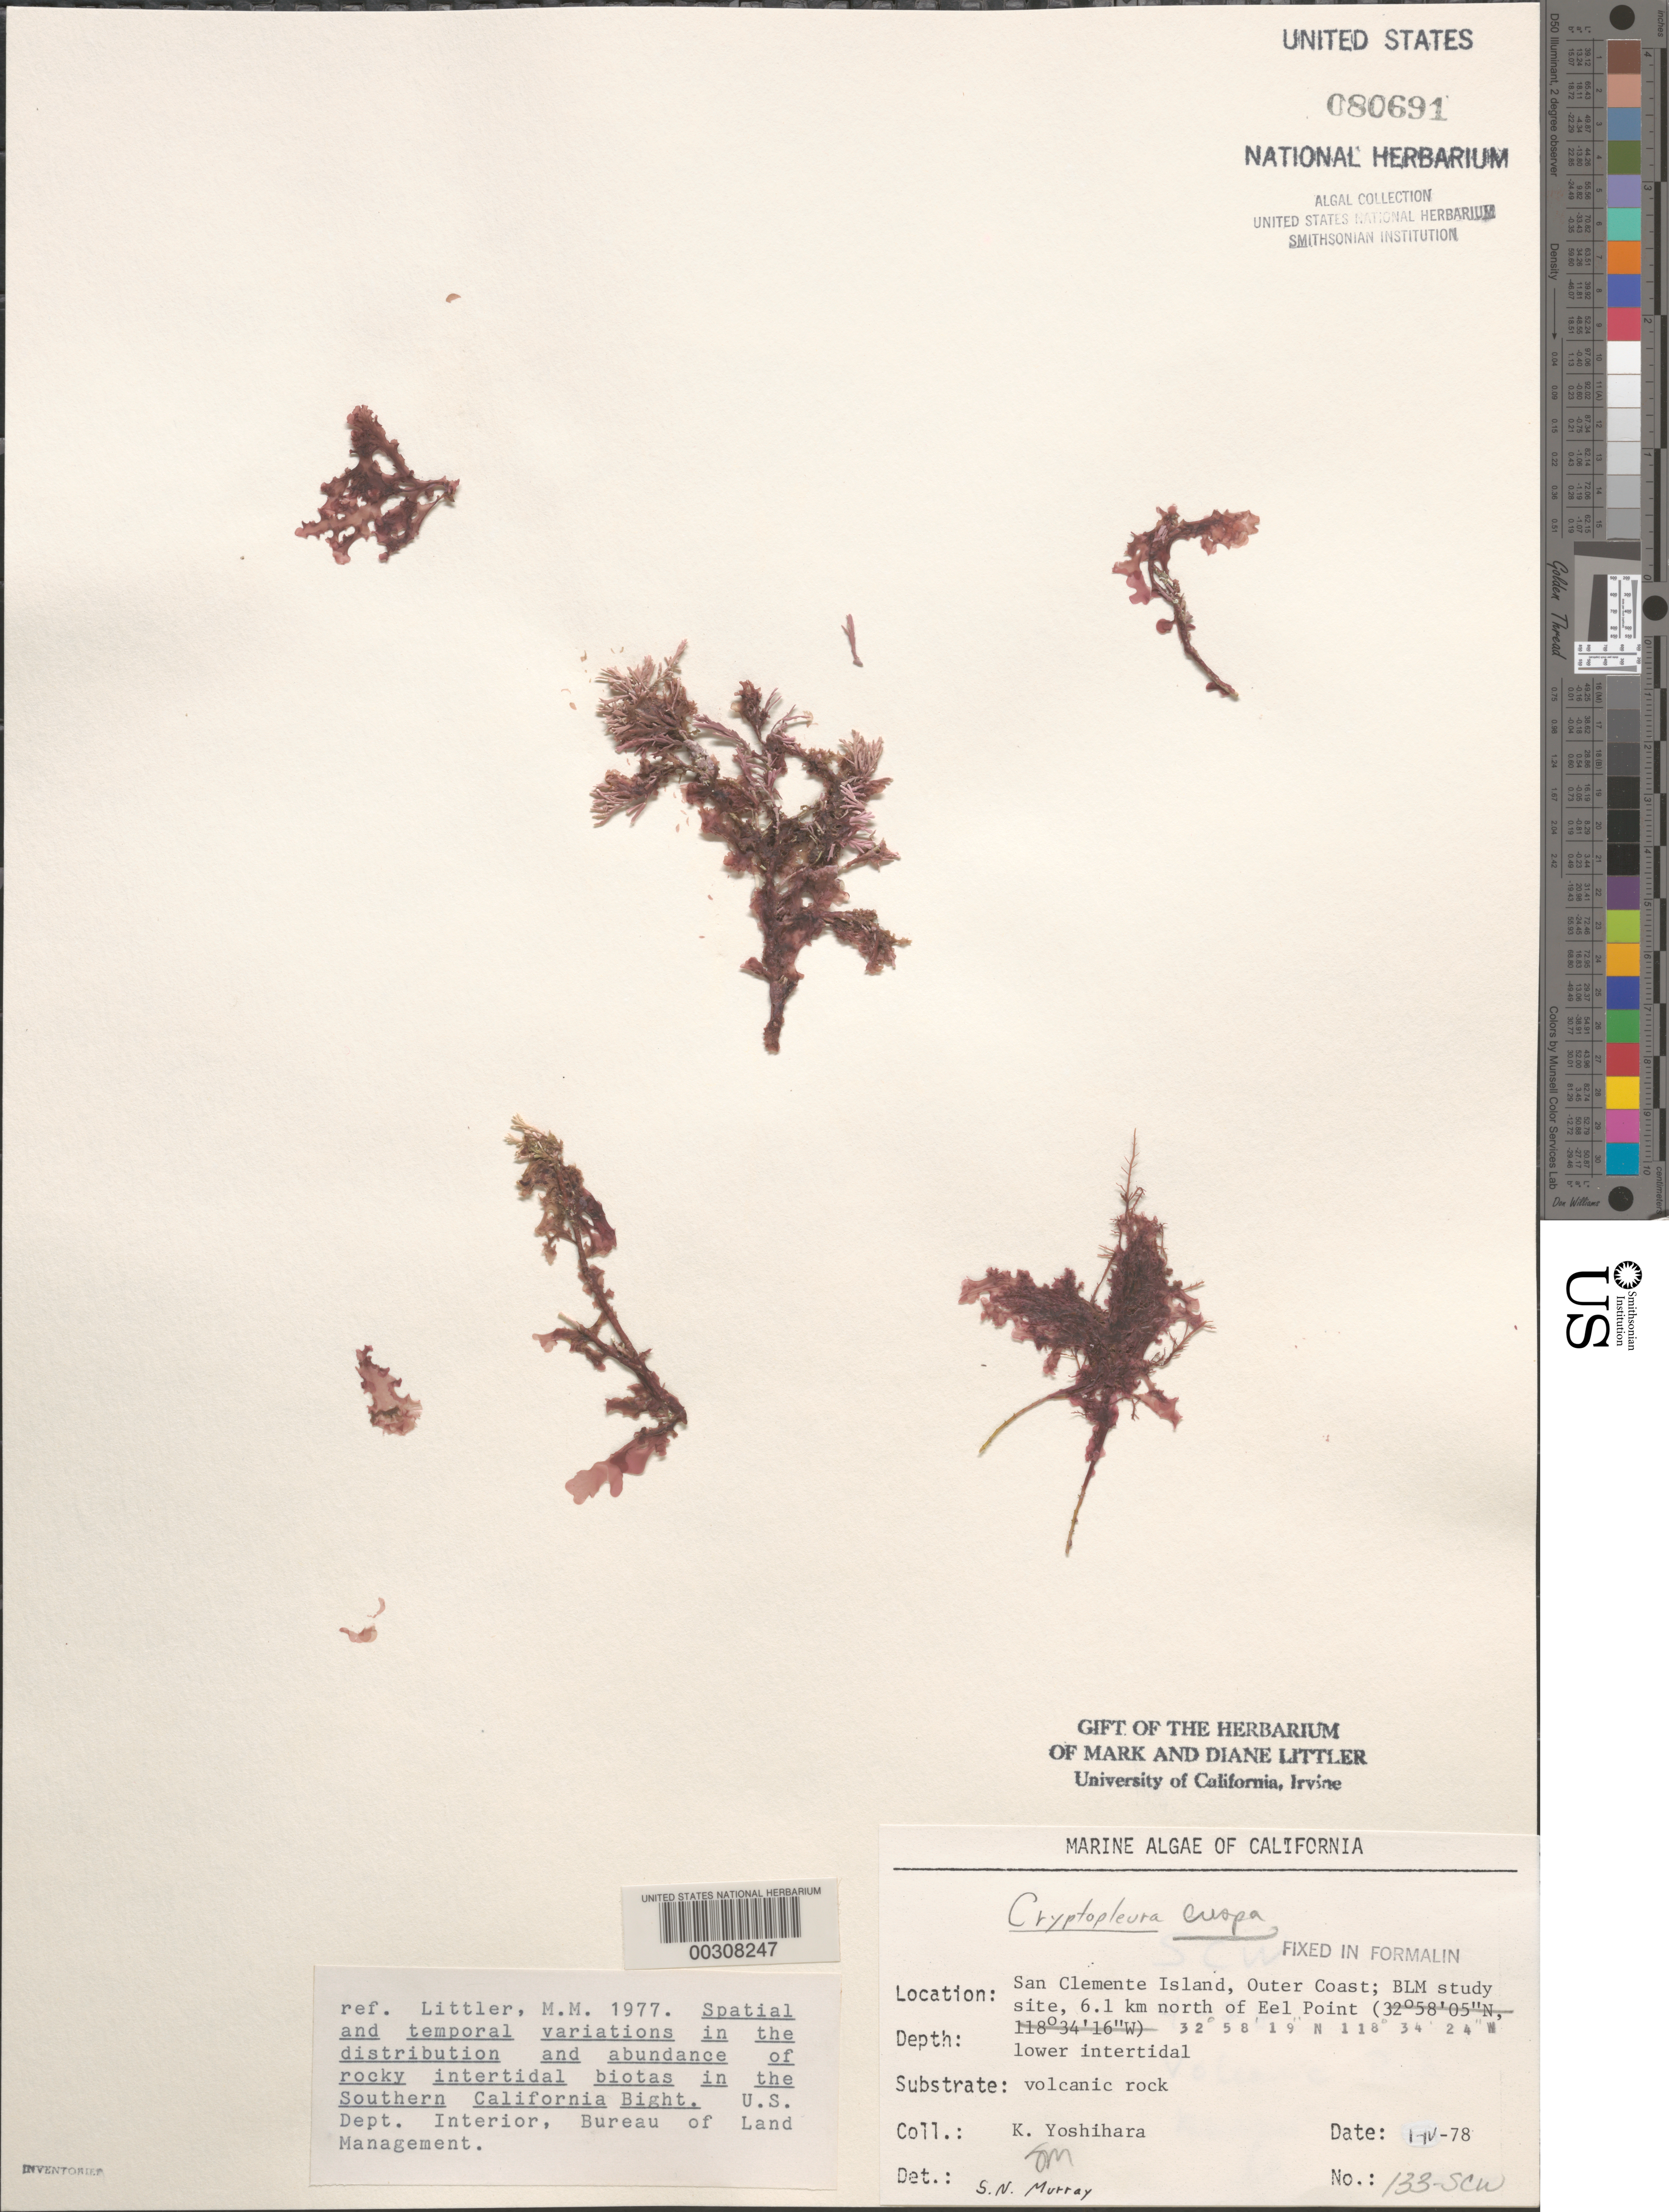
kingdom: Plantae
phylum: Rhodophyta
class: Florideophyceae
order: Ceramiales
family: Delesseriaceae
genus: Cryptopleura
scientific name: Cryptopleura crispa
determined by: Murray, S. N.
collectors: K. Yoshihara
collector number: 133-scw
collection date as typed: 01 Apr 1978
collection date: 1978-04-01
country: United States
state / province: California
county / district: Los Angeles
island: San Clemente Island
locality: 6.1 km north of Eel Point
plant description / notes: BLM-SOCALBIGHT Rocky Intertidal Survey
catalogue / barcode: US 80691